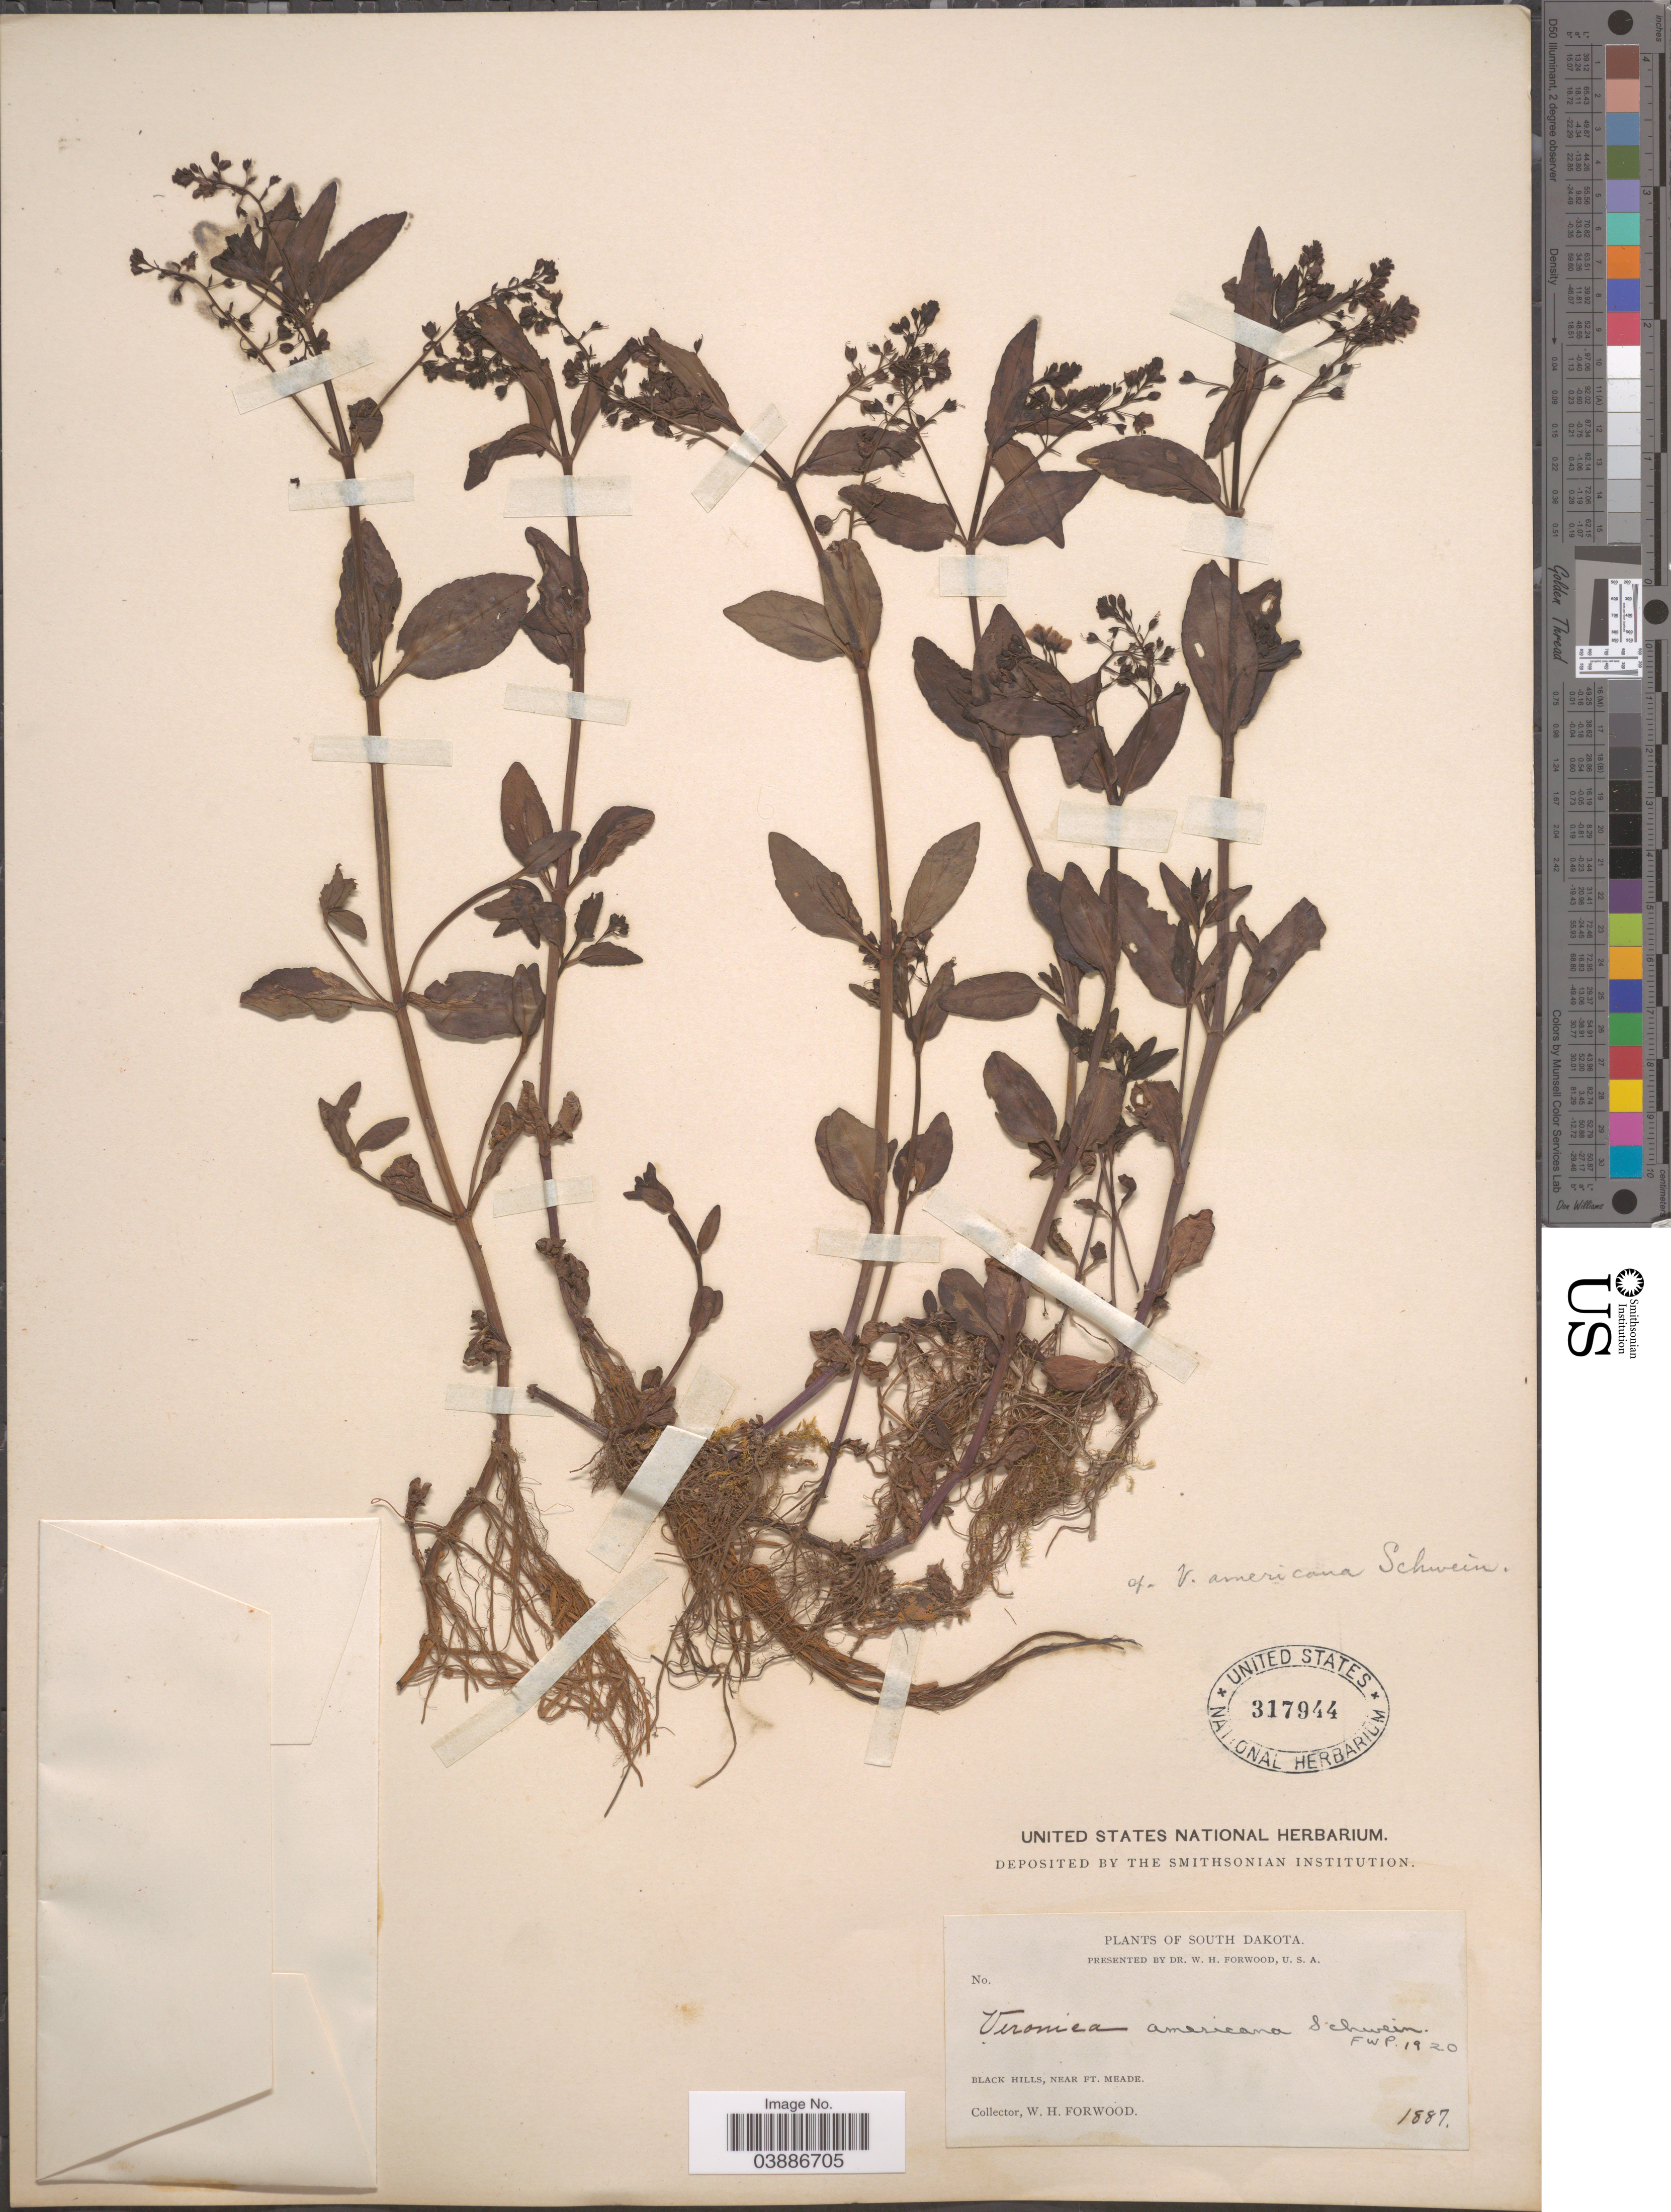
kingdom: Plantae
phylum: Tracheophyta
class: Magnoliopsida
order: Lamiales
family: Plantaginaceae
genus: Veronica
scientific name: Veronica americana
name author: Schwein. ex Benth.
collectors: W. Forwood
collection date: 1887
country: United States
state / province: South Dakota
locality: Black Hills, near Ft. Meade.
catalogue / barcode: US 317944